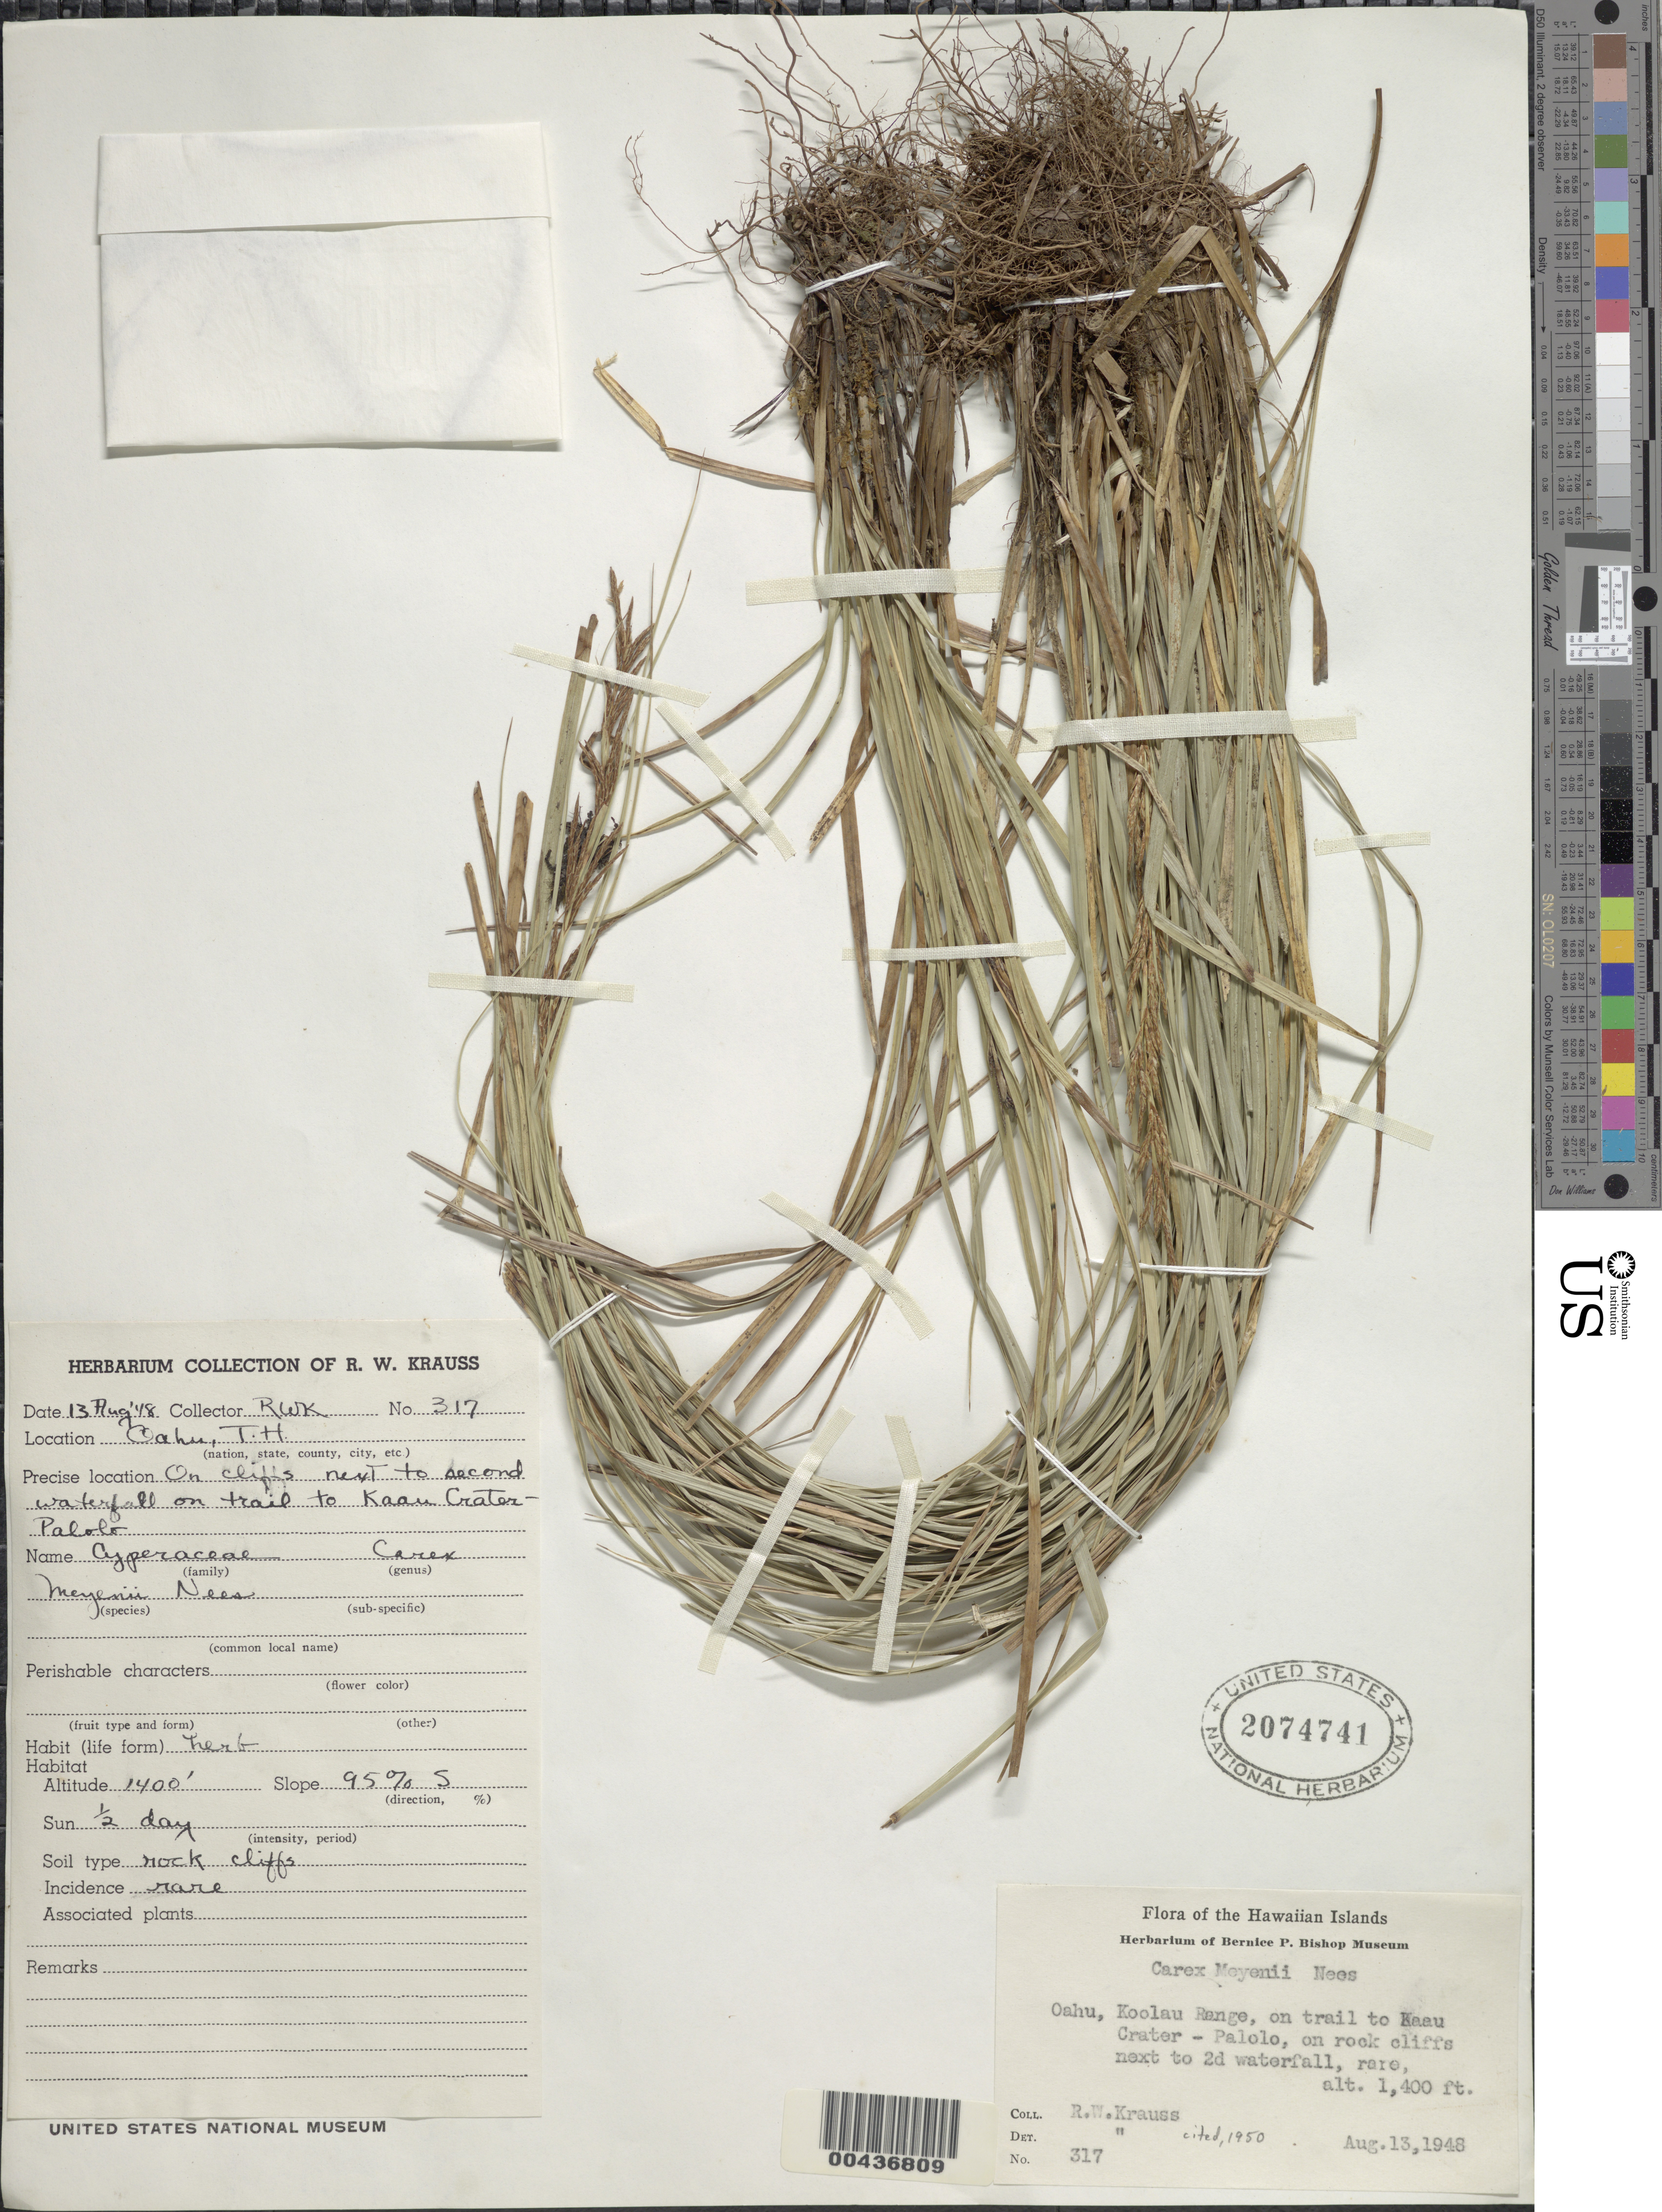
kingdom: Plantae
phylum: Tracheophyta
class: Liliopsida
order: Poales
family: Cyperaceae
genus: Carex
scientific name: Carex meyenii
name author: Nees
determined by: Krauss, R. W.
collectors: R. Krauss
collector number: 317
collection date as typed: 13 Aug 1948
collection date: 1948-08-13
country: United States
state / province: Hawaii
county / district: Honolulu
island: Oahu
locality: Koolau Range, on trail to Kaau Crater-Palolo, Oahu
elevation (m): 427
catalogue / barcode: US 2074711